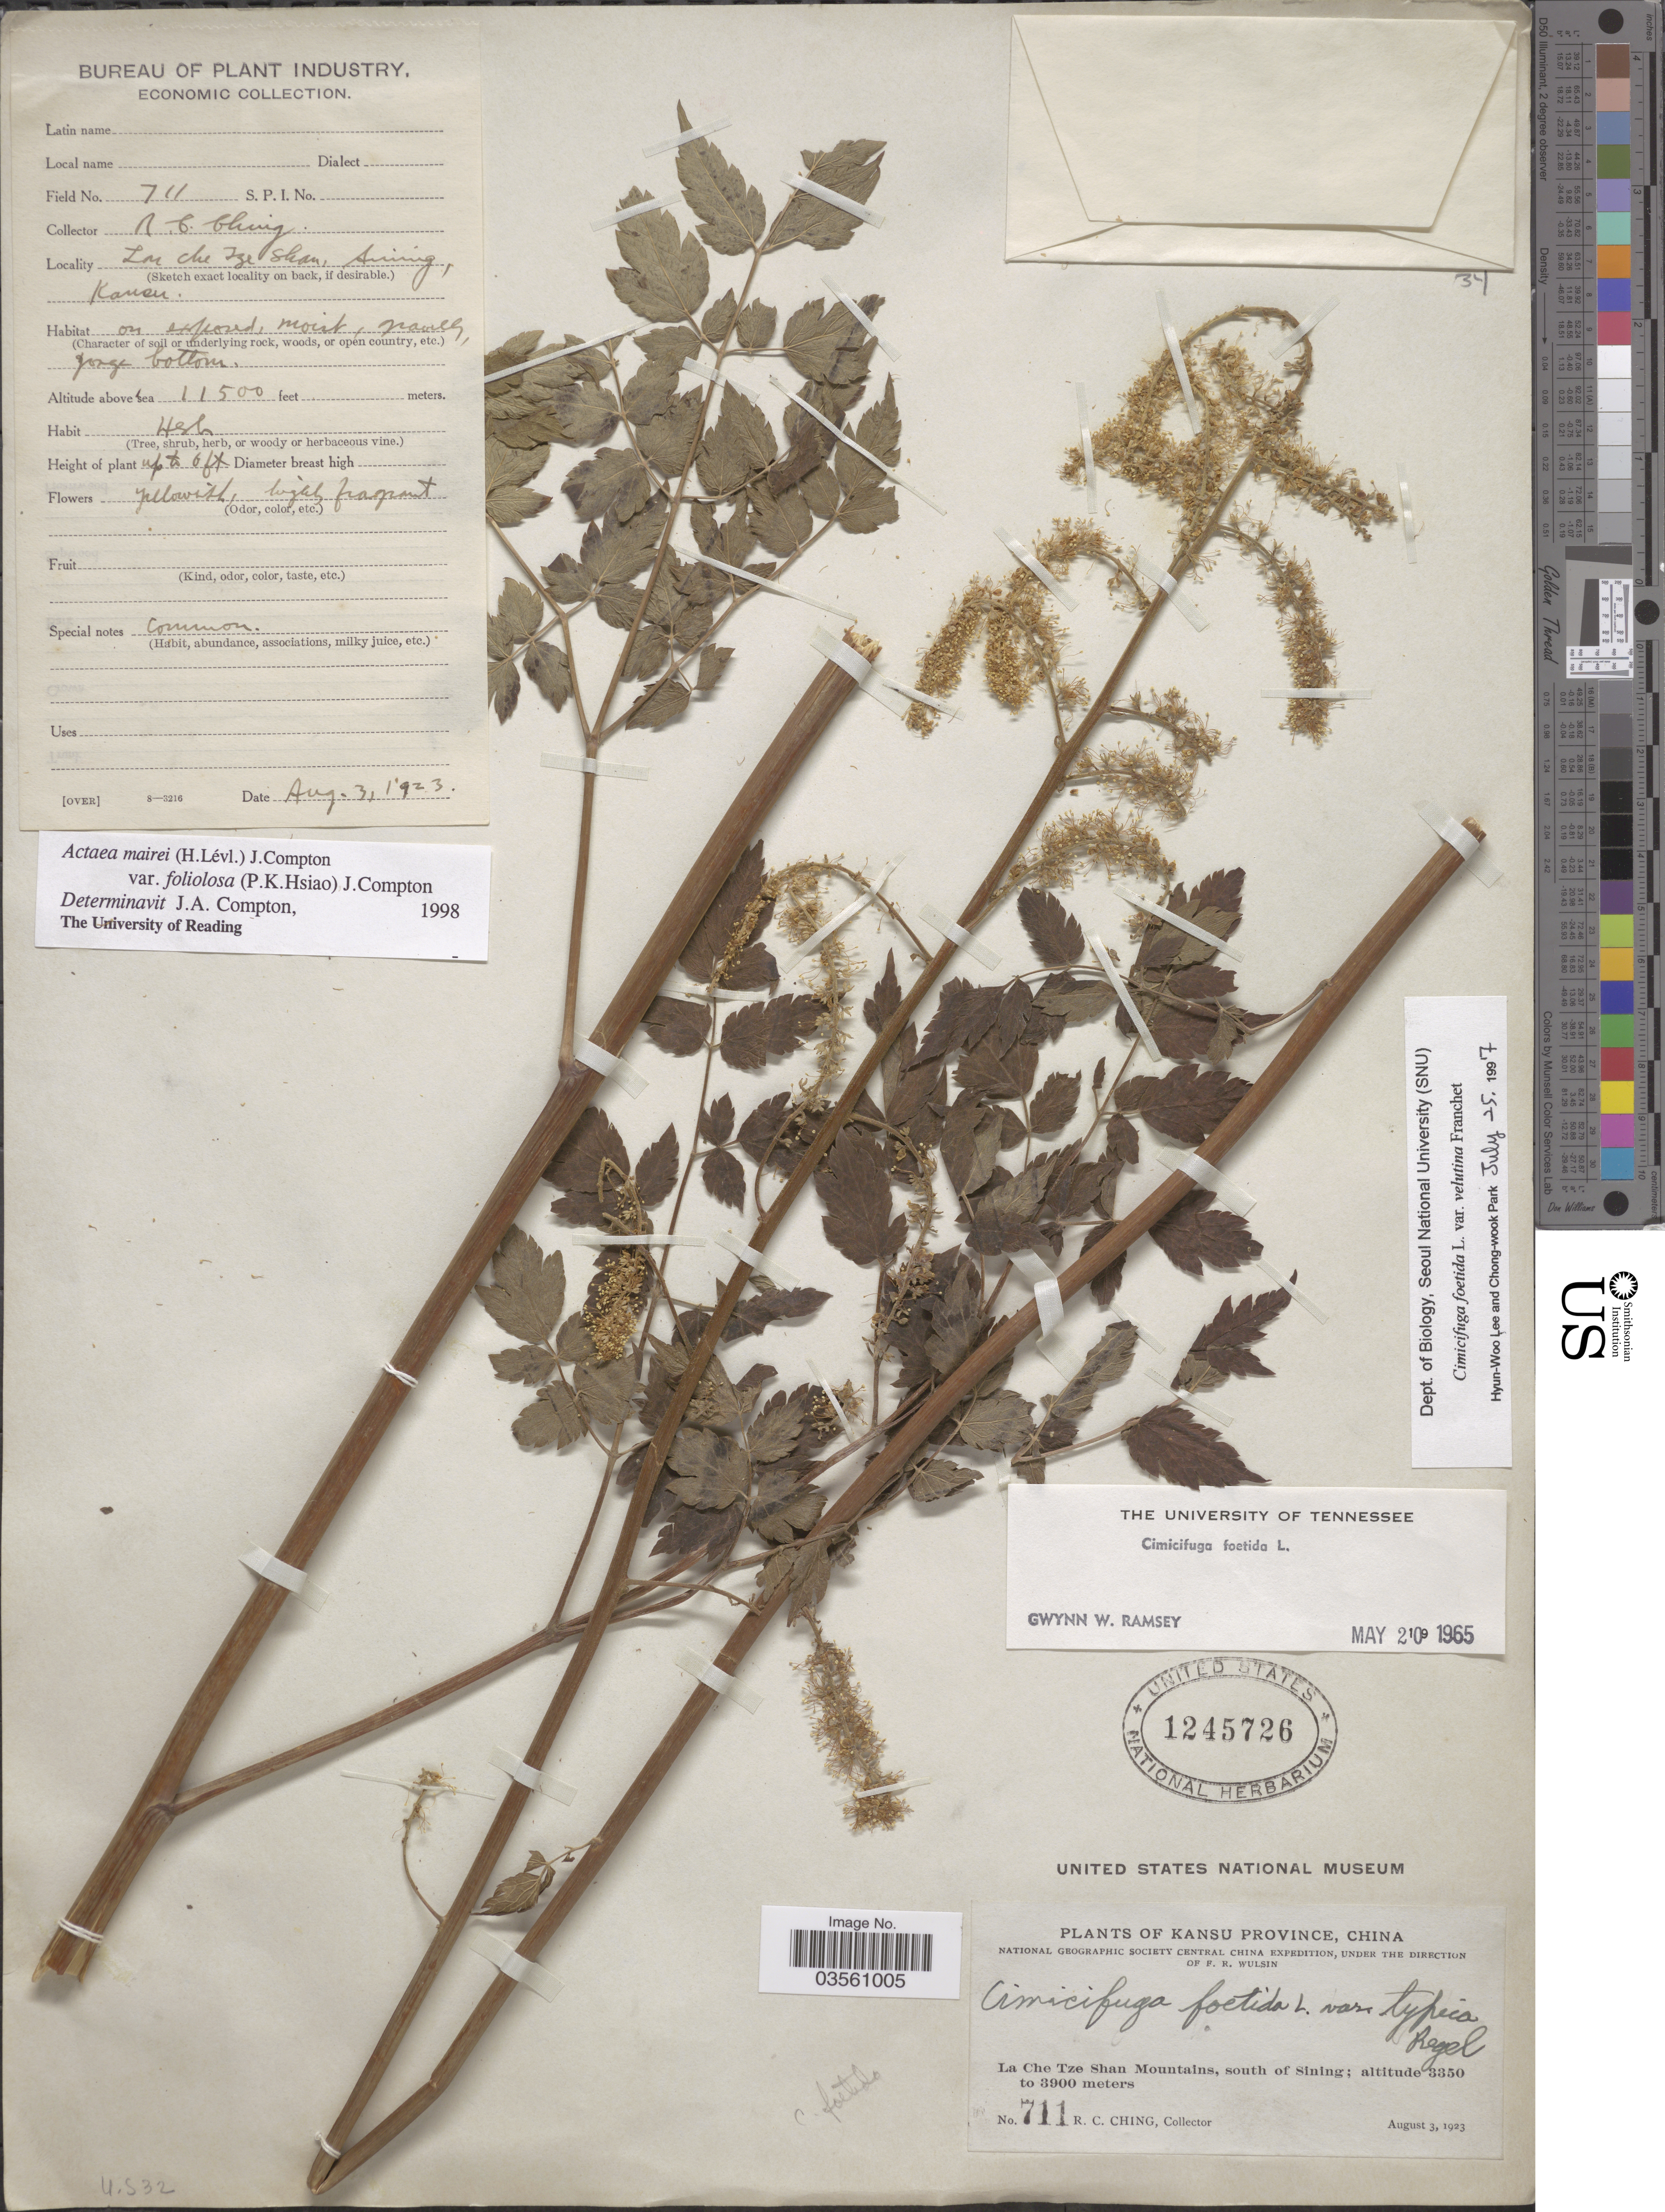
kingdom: Plantae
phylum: Tracheophyta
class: Magnoliopsida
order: Ranunculales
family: Ranunculaceae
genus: Actaea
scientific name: Actaea mairei var. foliolosa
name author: (P.K. Hsiao) J. Compton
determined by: Compton, J. A.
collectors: R. C. Ching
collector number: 711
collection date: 1923-08-03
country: China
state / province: Gansu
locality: Kansu Province. La Che Tze Shan Mountains, south of Sining.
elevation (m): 3505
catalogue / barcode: US 1245726